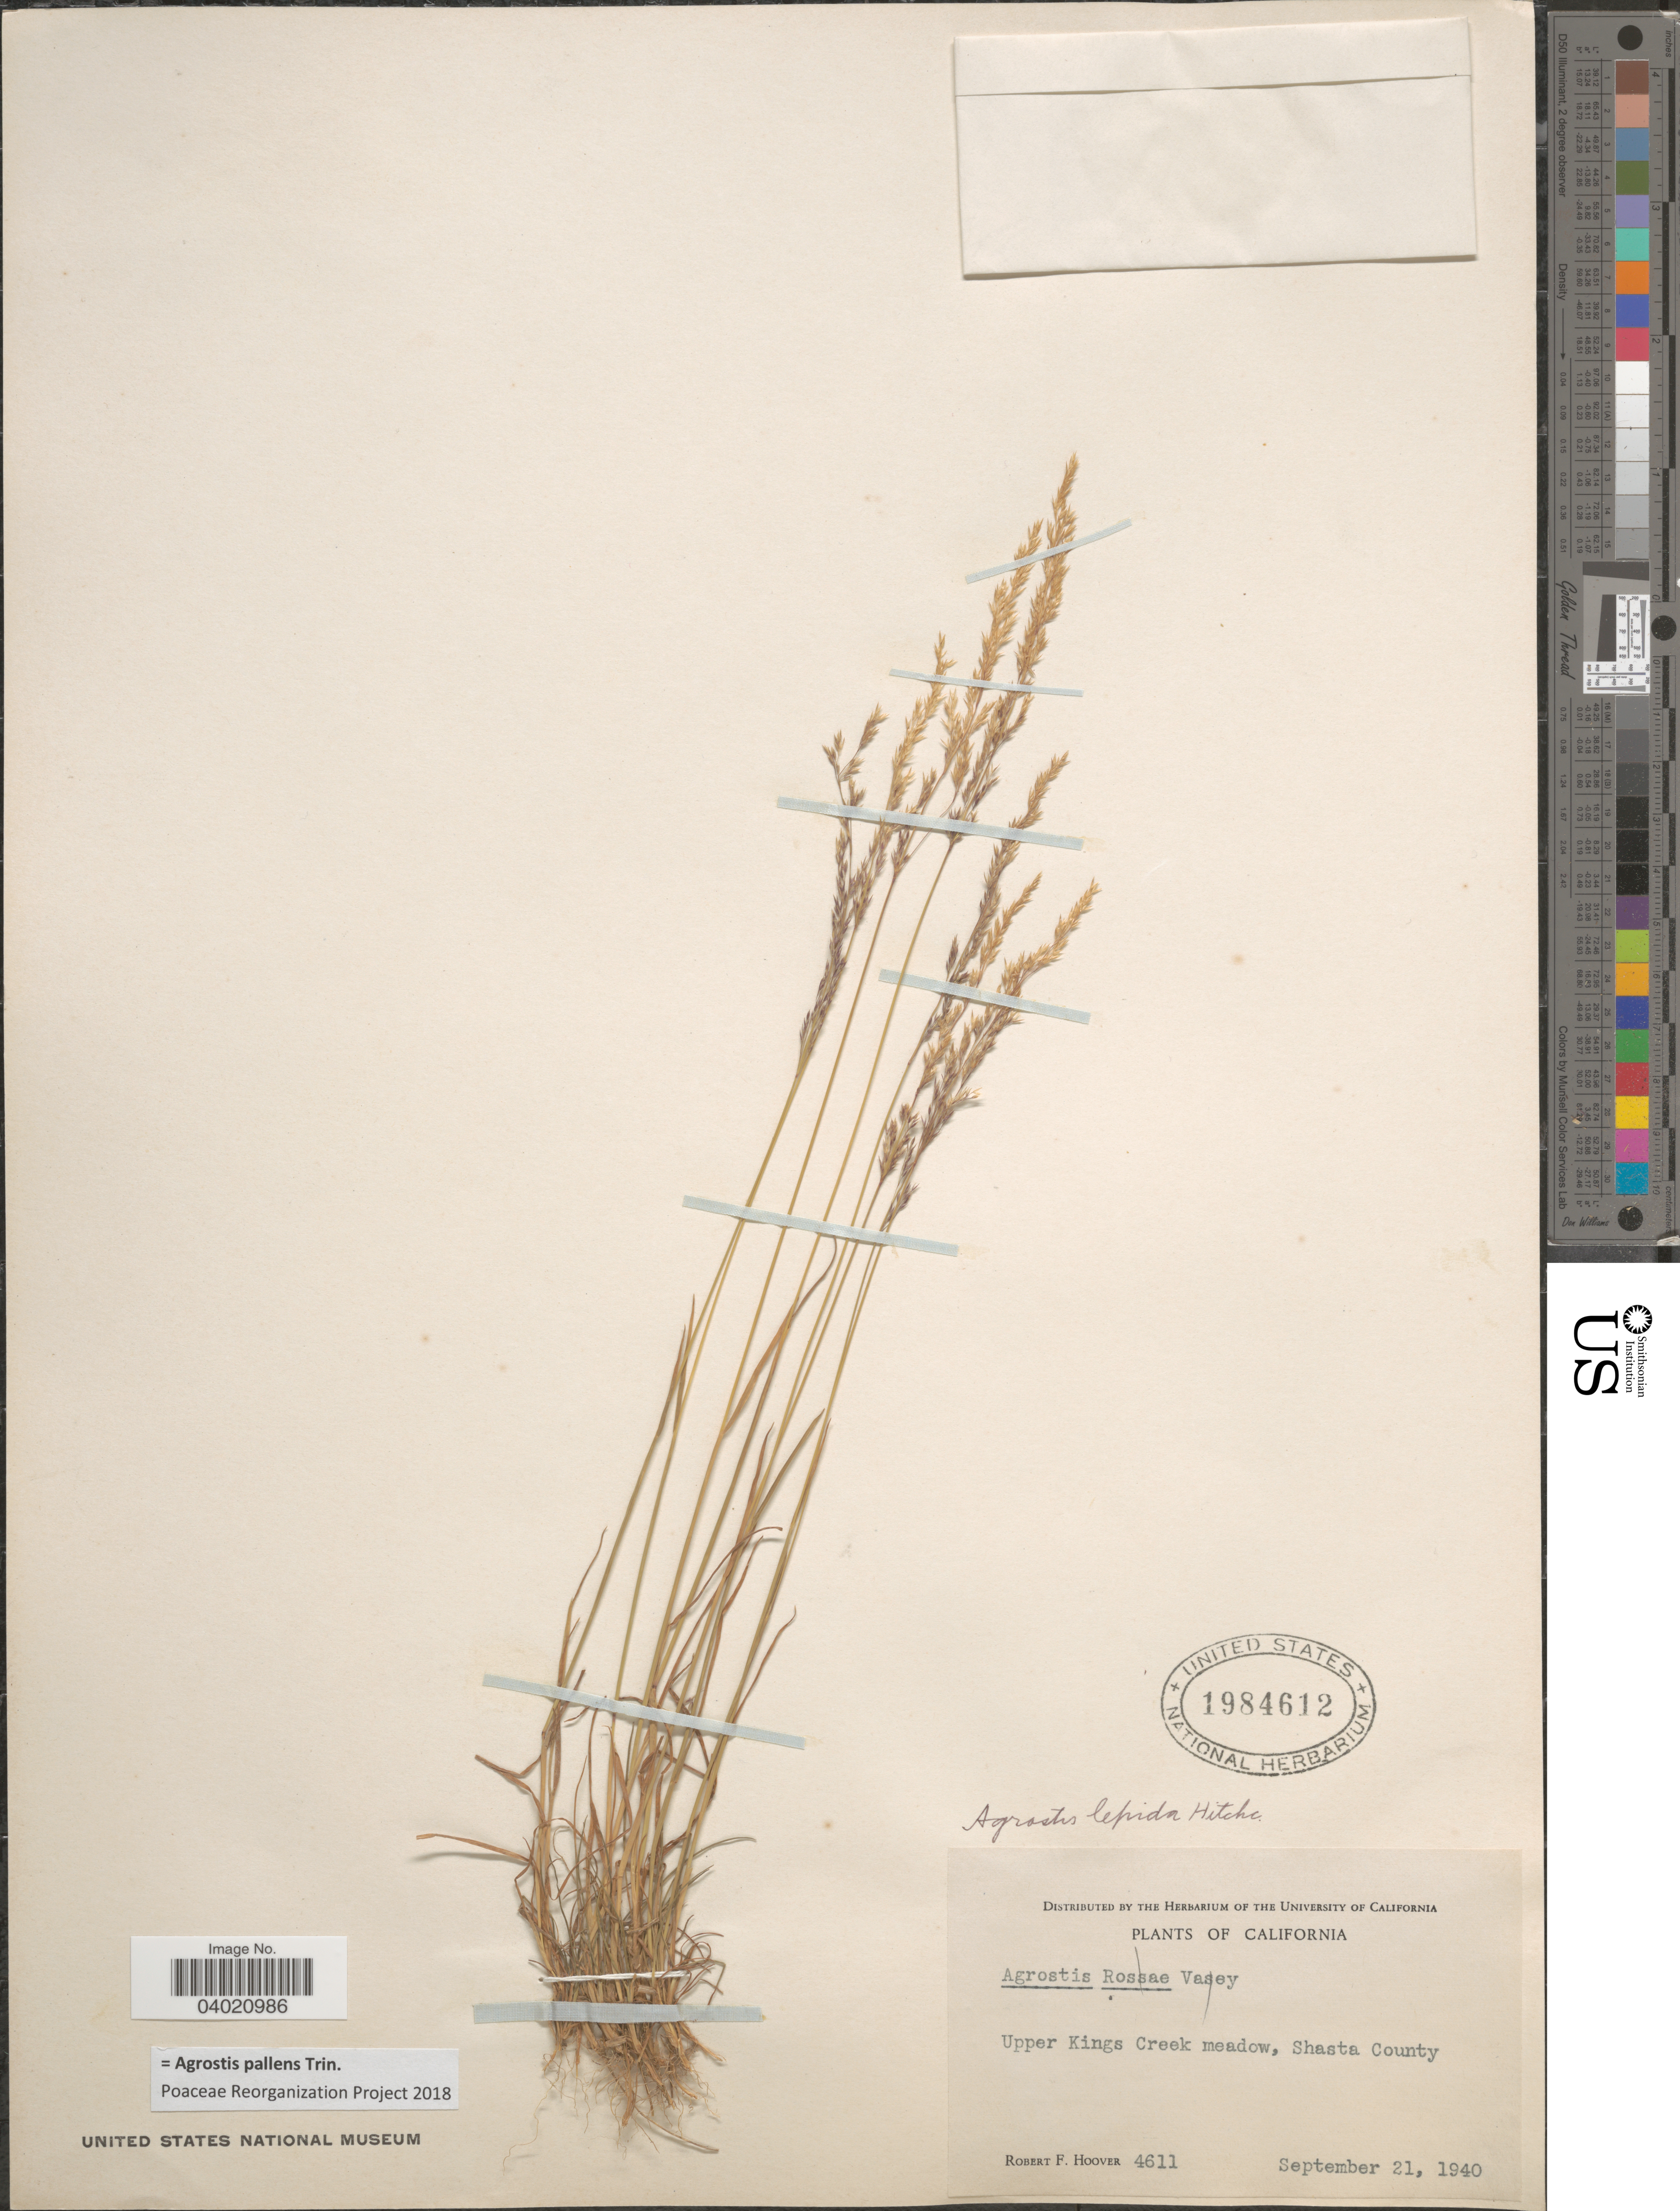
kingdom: Plantae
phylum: Tracheophyta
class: Liliopsida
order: Poales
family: Poaceae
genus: Agrostis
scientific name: Agrostis pallens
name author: Trin.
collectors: R. F. Hoover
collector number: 4611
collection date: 1940-09-21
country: United States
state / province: California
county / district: Shasta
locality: Upper Kings Creek meadow, Shasta County.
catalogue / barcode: US 1984612